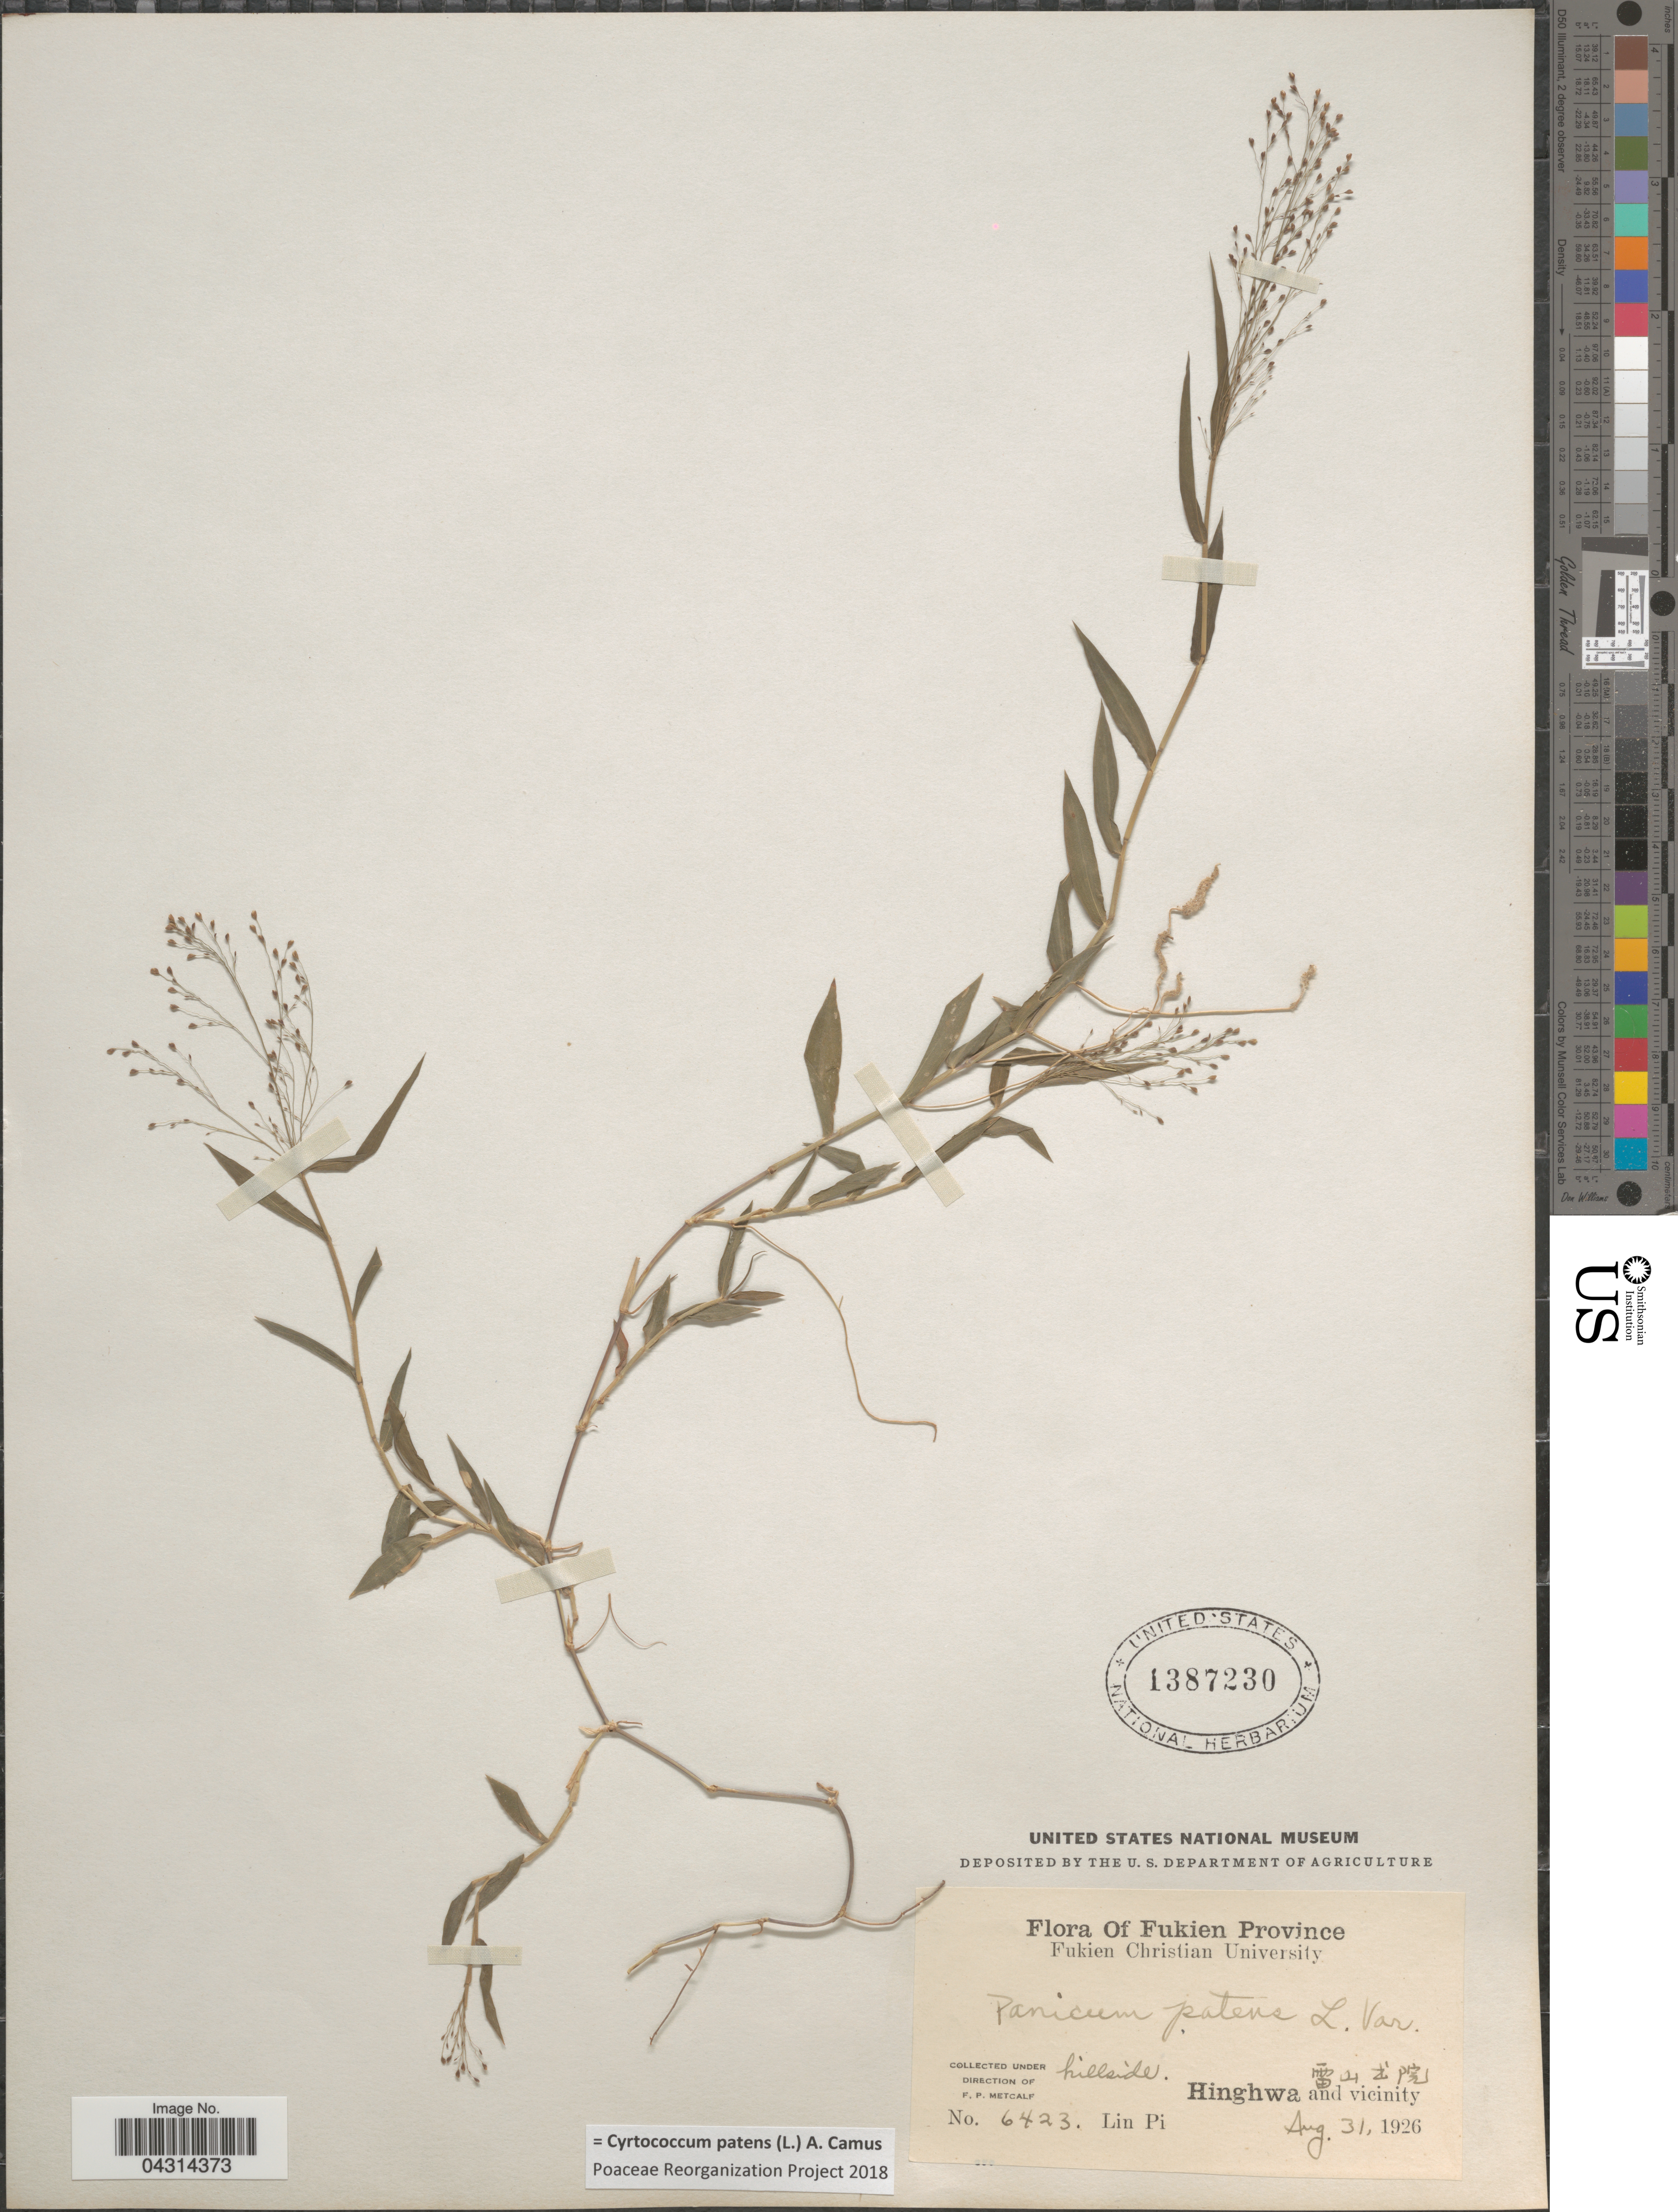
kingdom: Plantae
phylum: Tracheophyta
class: Liliopsida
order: Poales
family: Poaceae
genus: Cyrtococcum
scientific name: Cyrtococcum patens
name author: (L.) A. Camus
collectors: F. Metcalf & L. Pi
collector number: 6423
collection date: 1926-08-31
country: China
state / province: Fujian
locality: Fukien Province. X. Hinghwa and vicinity.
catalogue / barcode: US 1387230